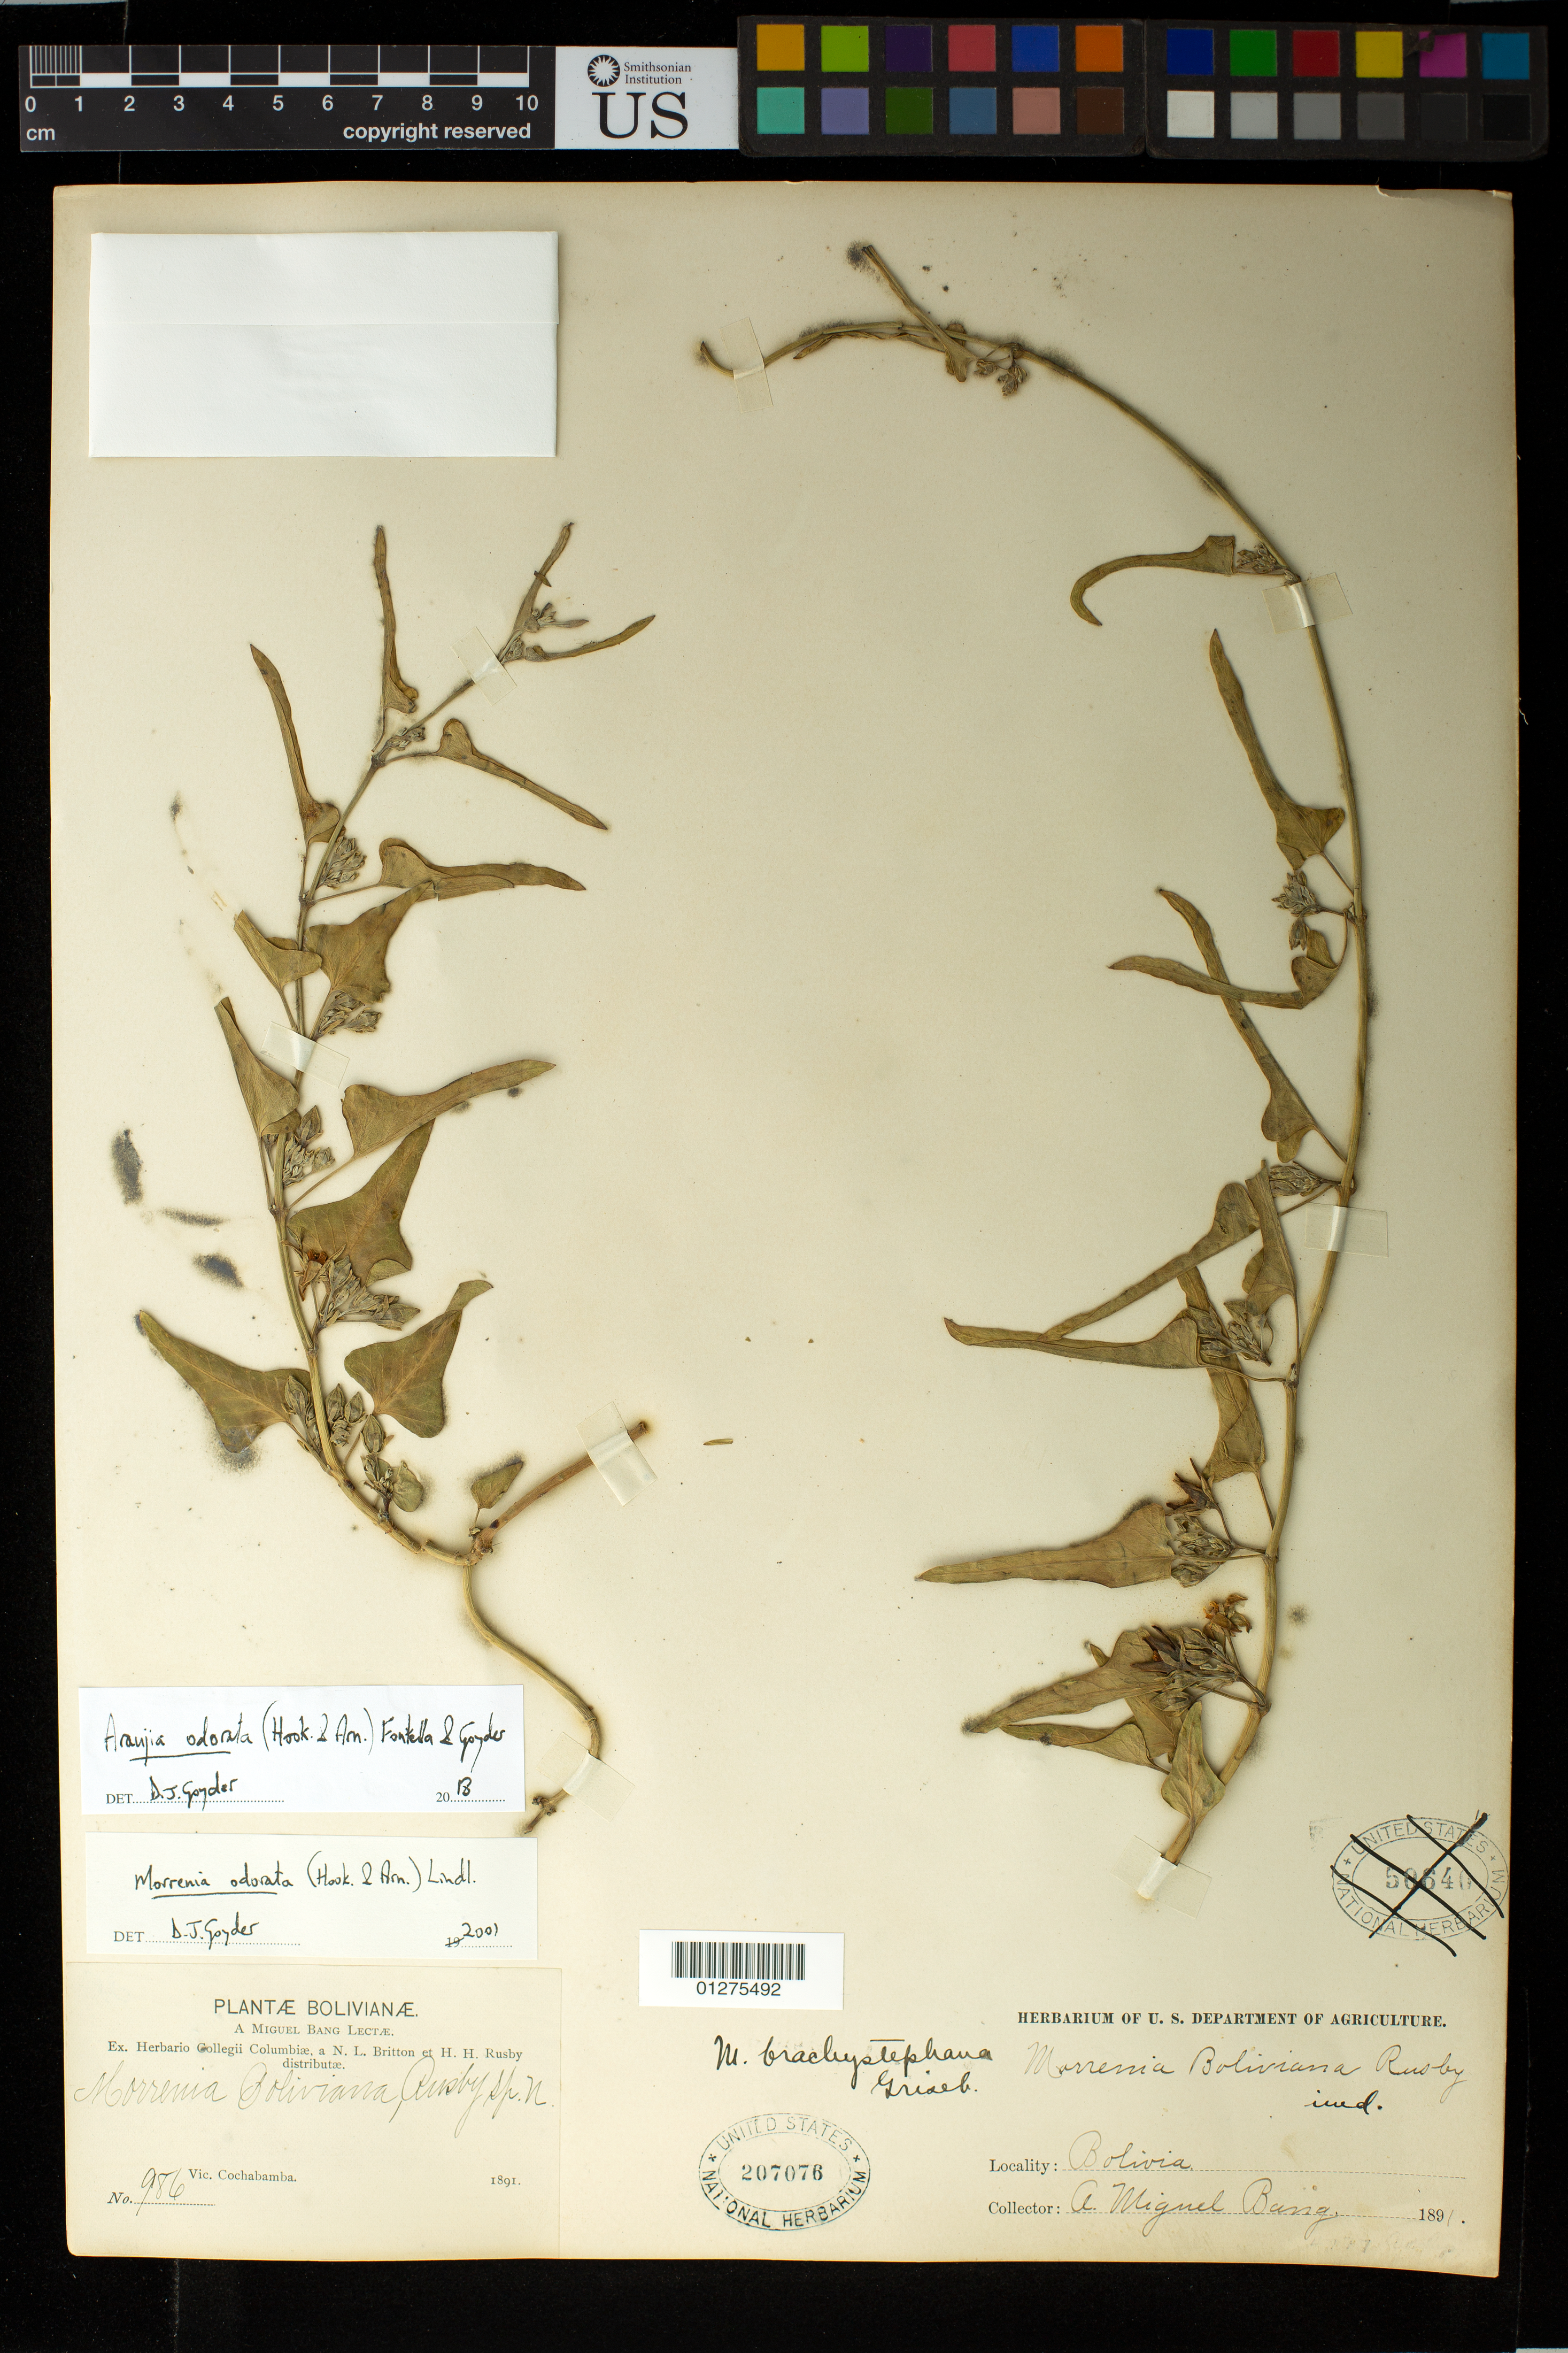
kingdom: Plantae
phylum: Tracheophyta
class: Magnoliopsida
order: Gentianales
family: Apocynaceae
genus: Araujia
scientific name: Araujia odorata (Hook. & Arn.) Fontella & Goyder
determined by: Goyder, D. J.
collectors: M. Bang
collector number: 986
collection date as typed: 1891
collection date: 1891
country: Bolivia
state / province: Cochabamba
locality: Vic. Cochabamba.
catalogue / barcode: US 207076